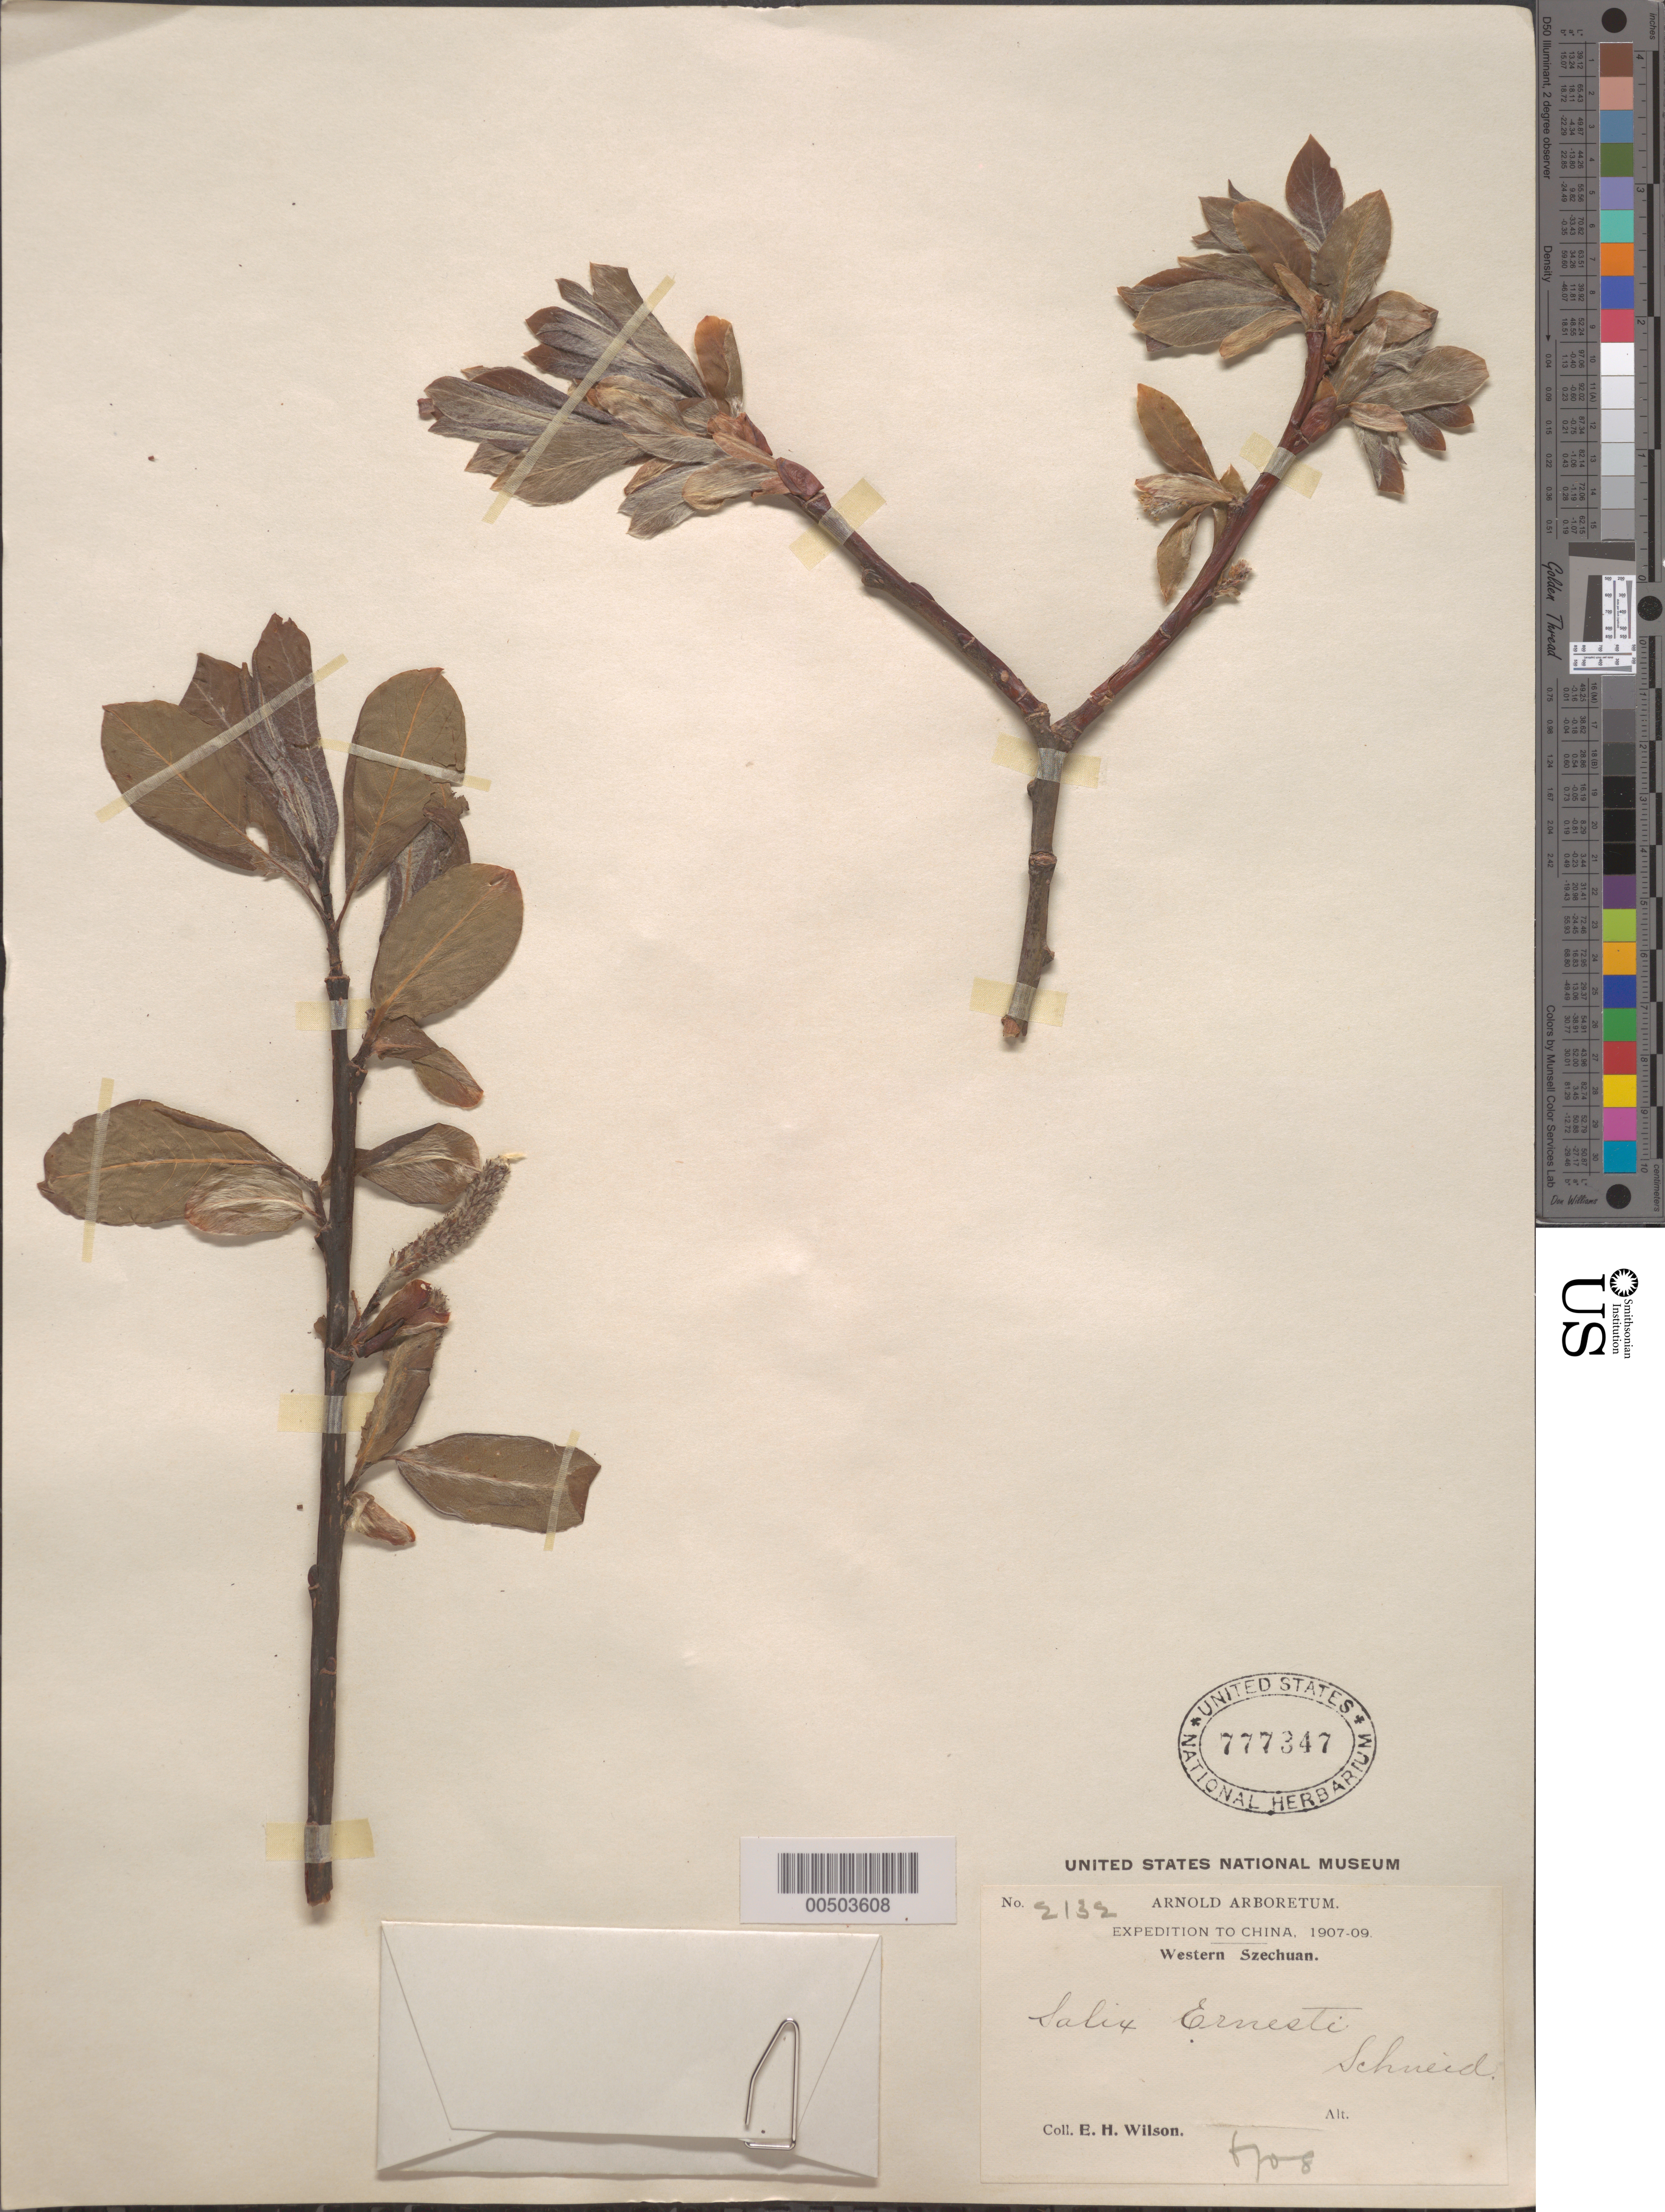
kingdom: Plantae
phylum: Tracheophyta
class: Magnoliopsida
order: Malpighiales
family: Salicaceae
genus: Salix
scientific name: Salix ernestii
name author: C.K. Schneid. in Sarg.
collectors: E. H. Wilson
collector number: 2132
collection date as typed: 1907 to -- --- 1909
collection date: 1907/1909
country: China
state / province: Sichuan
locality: Western szechuan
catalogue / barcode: US 777347